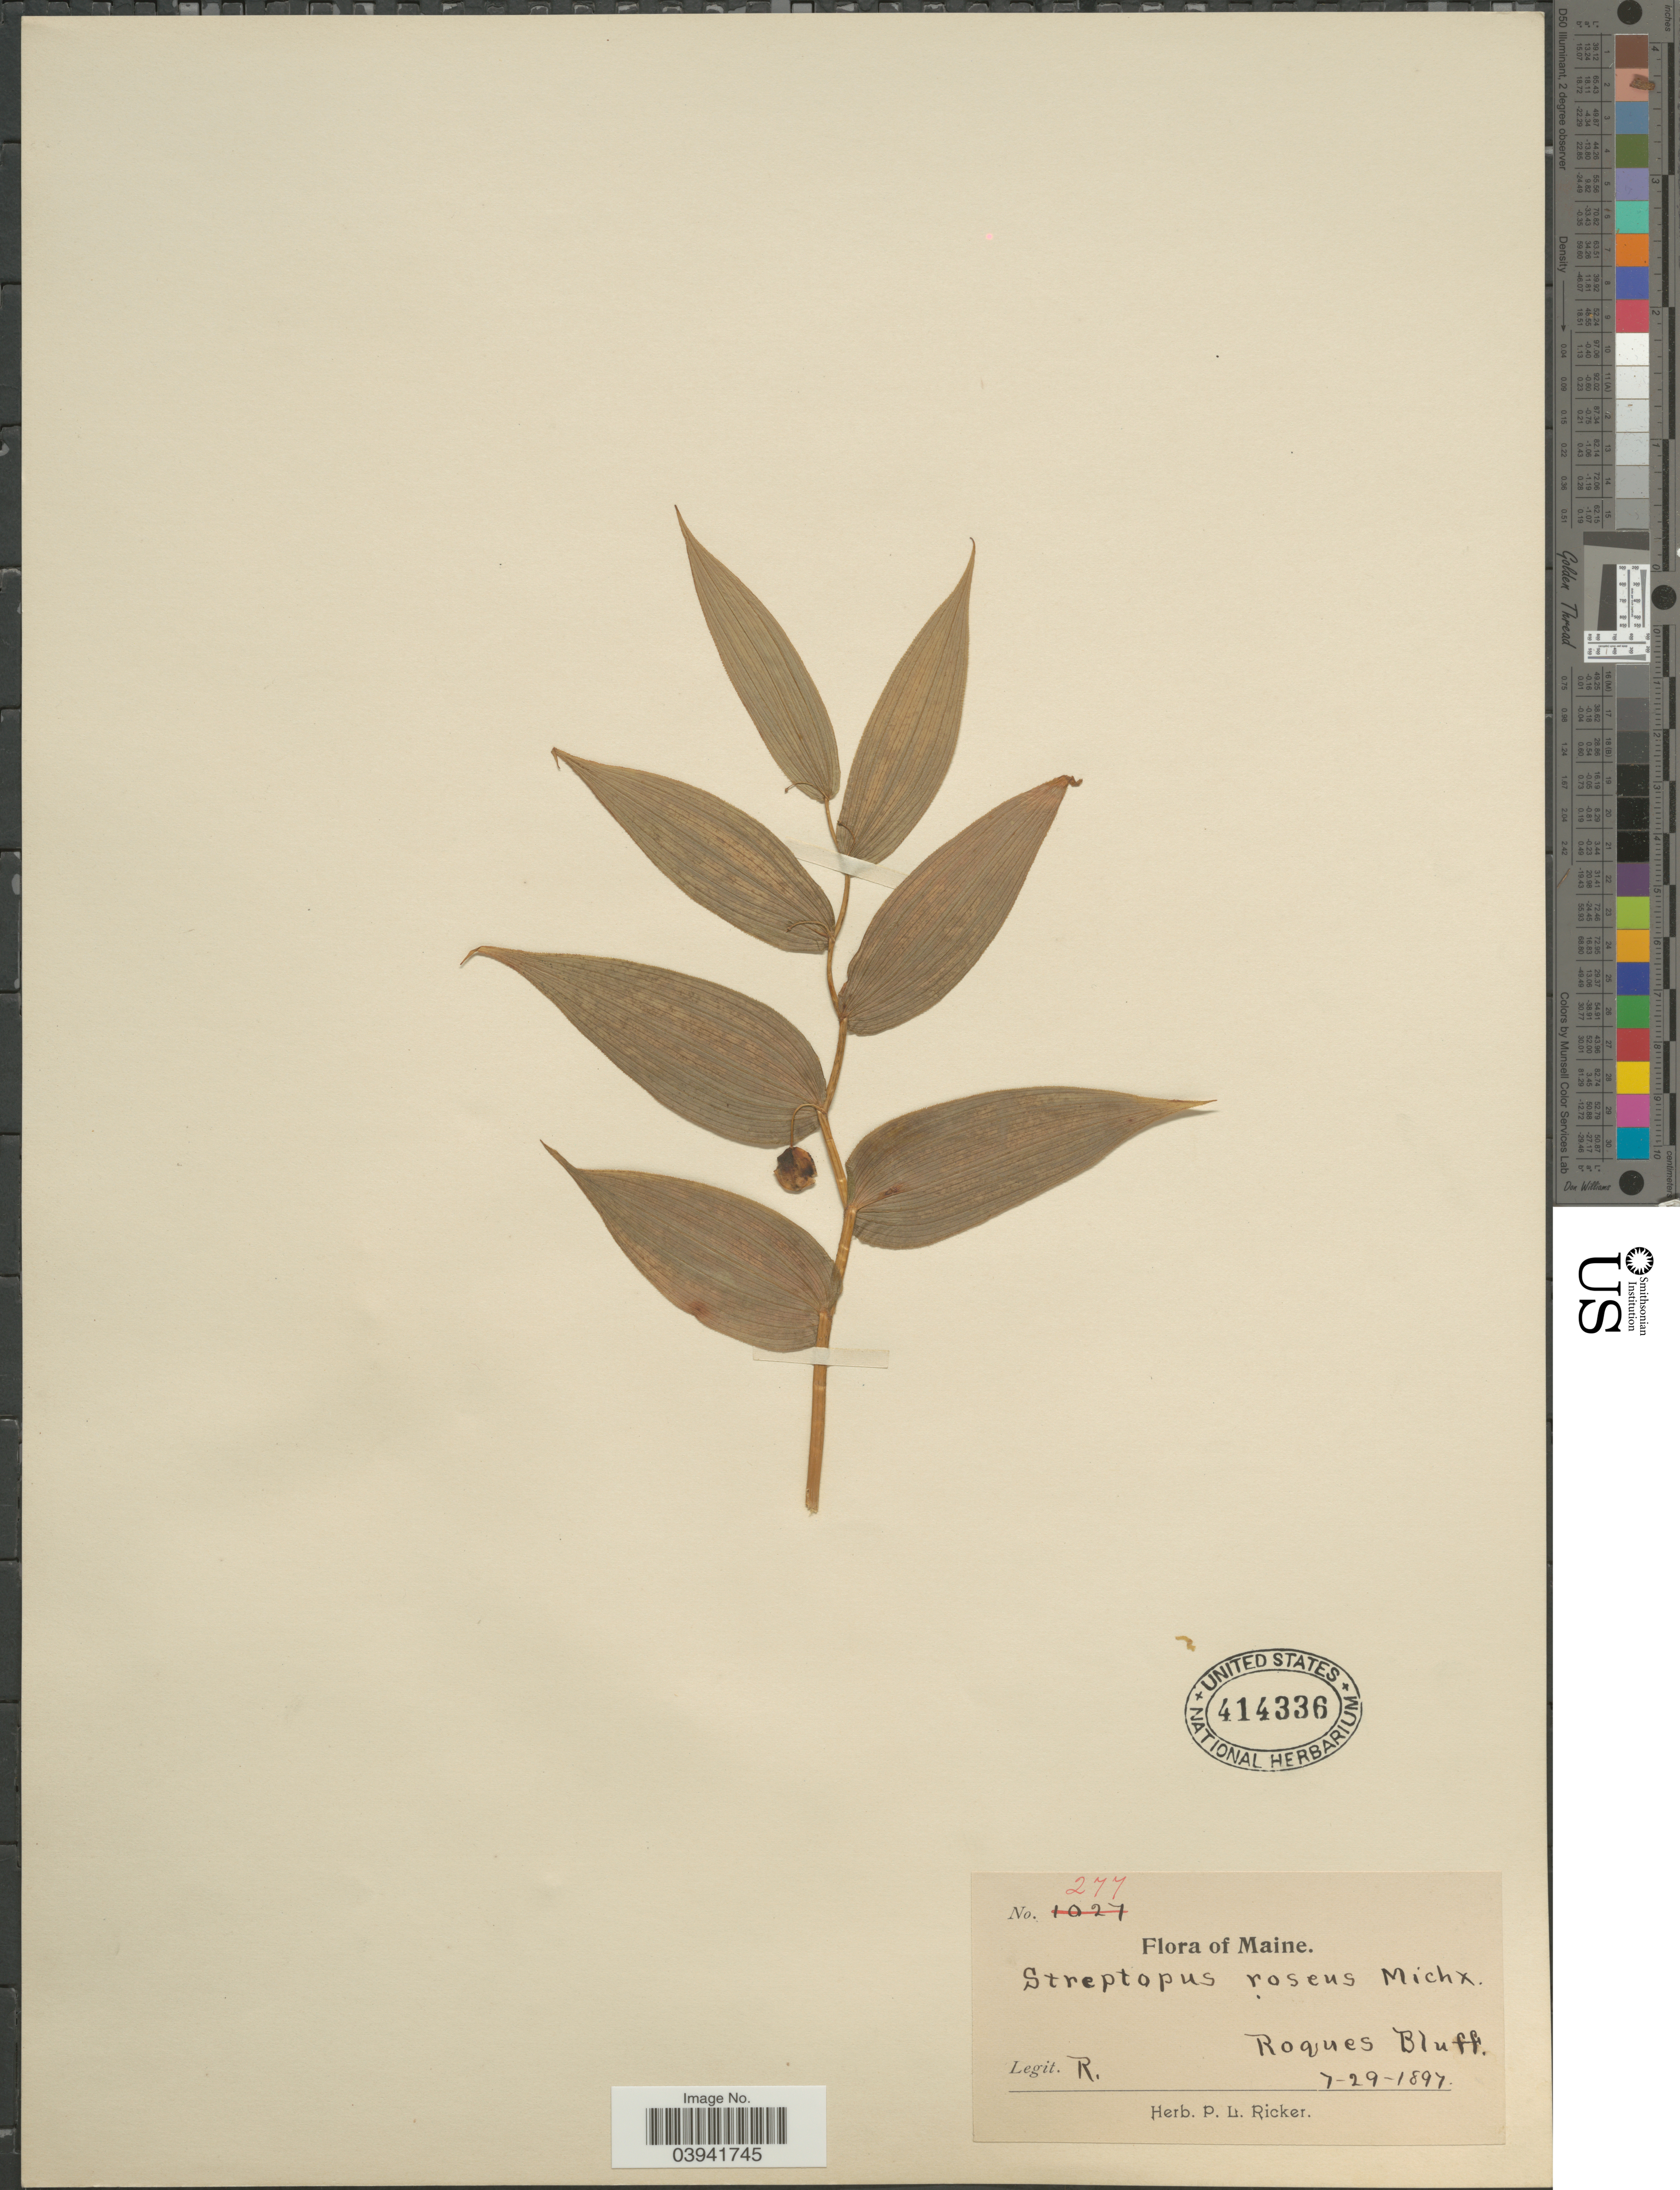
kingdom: Plantae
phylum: Tracheophyta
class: Liliopsida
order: Liliales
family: Liliaceae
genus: Streptopus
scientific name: Streptopus roseus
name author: Michx.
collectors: P. Ricker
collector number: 277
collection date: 1897-07-29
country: United States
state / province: Maine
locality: Roques Bluff.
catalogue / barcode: US 414336